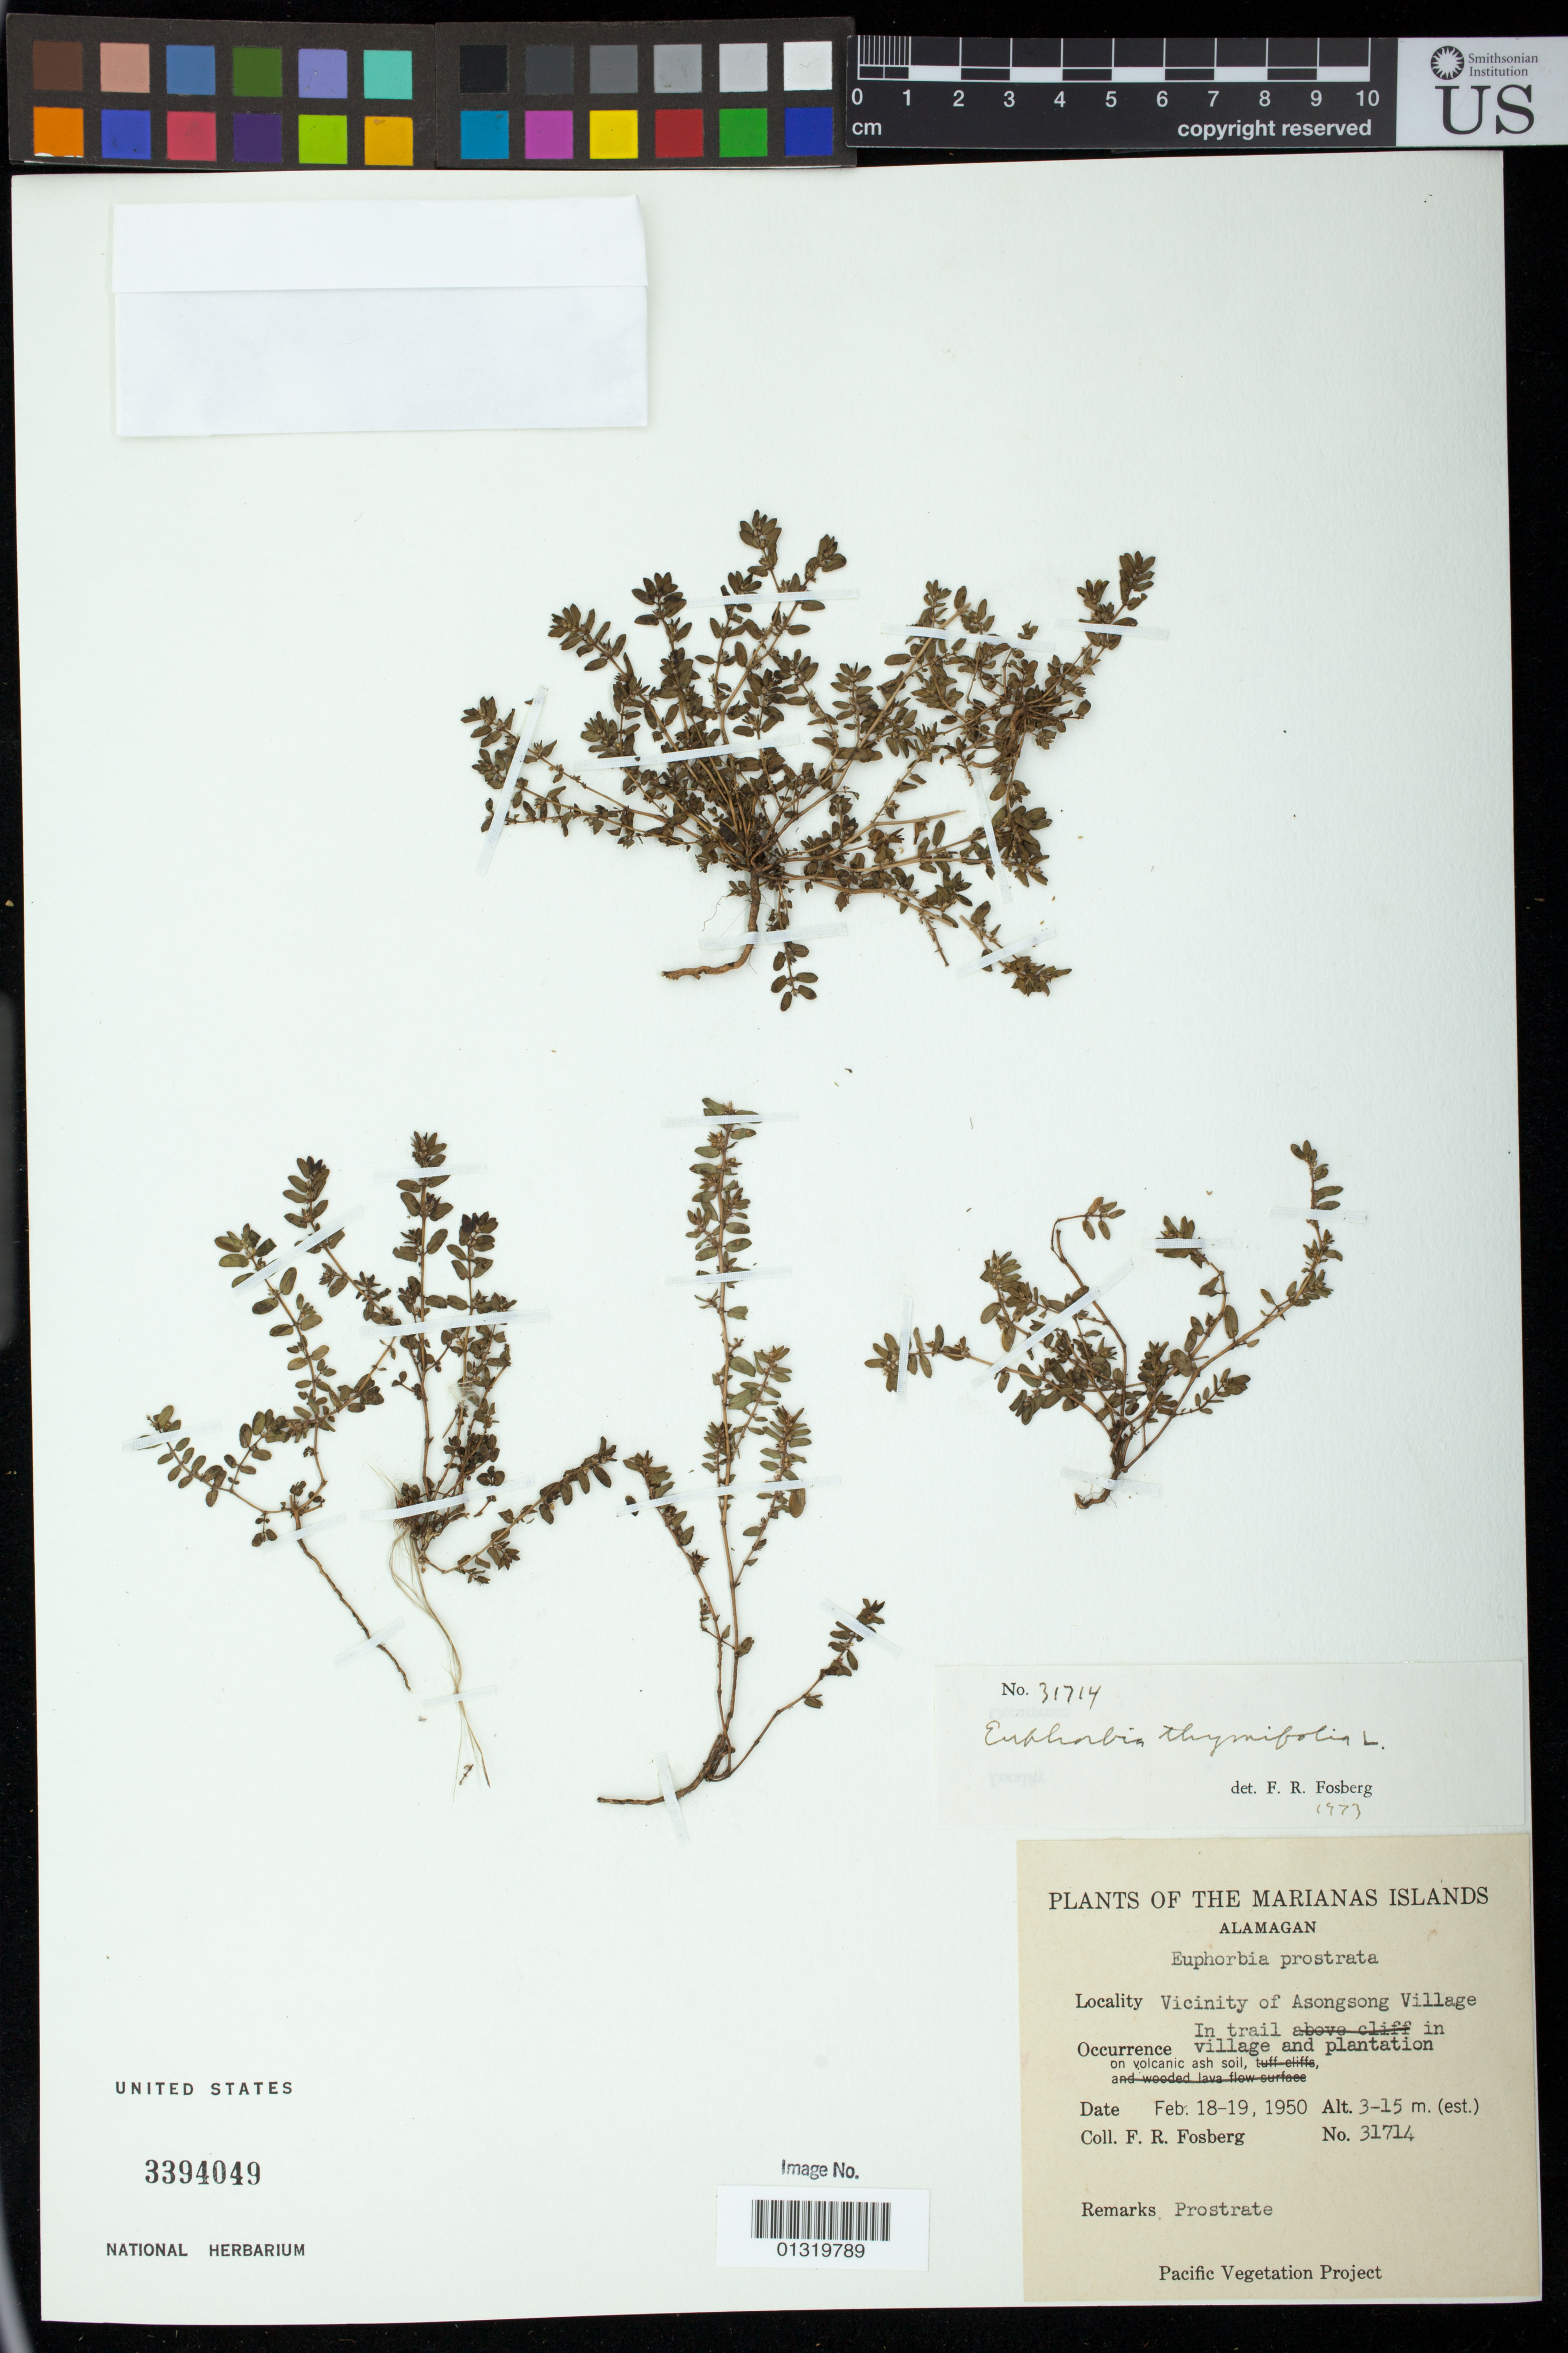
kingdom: Plantae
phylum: Tracheophyta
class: Magnoliopsida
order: Malpighiales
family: Euphorbiaceae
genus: Euphorbia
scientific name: Euphorbia thymifolia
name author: L.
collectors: F. R. Fosberg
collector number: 31714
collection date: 1950-02-18/1950-02-19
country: Northern Mariana Islands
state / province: Northern Islands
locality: Alamagan; Vicinity of Asongsong Village.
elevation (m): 3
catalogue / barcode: US 3394049